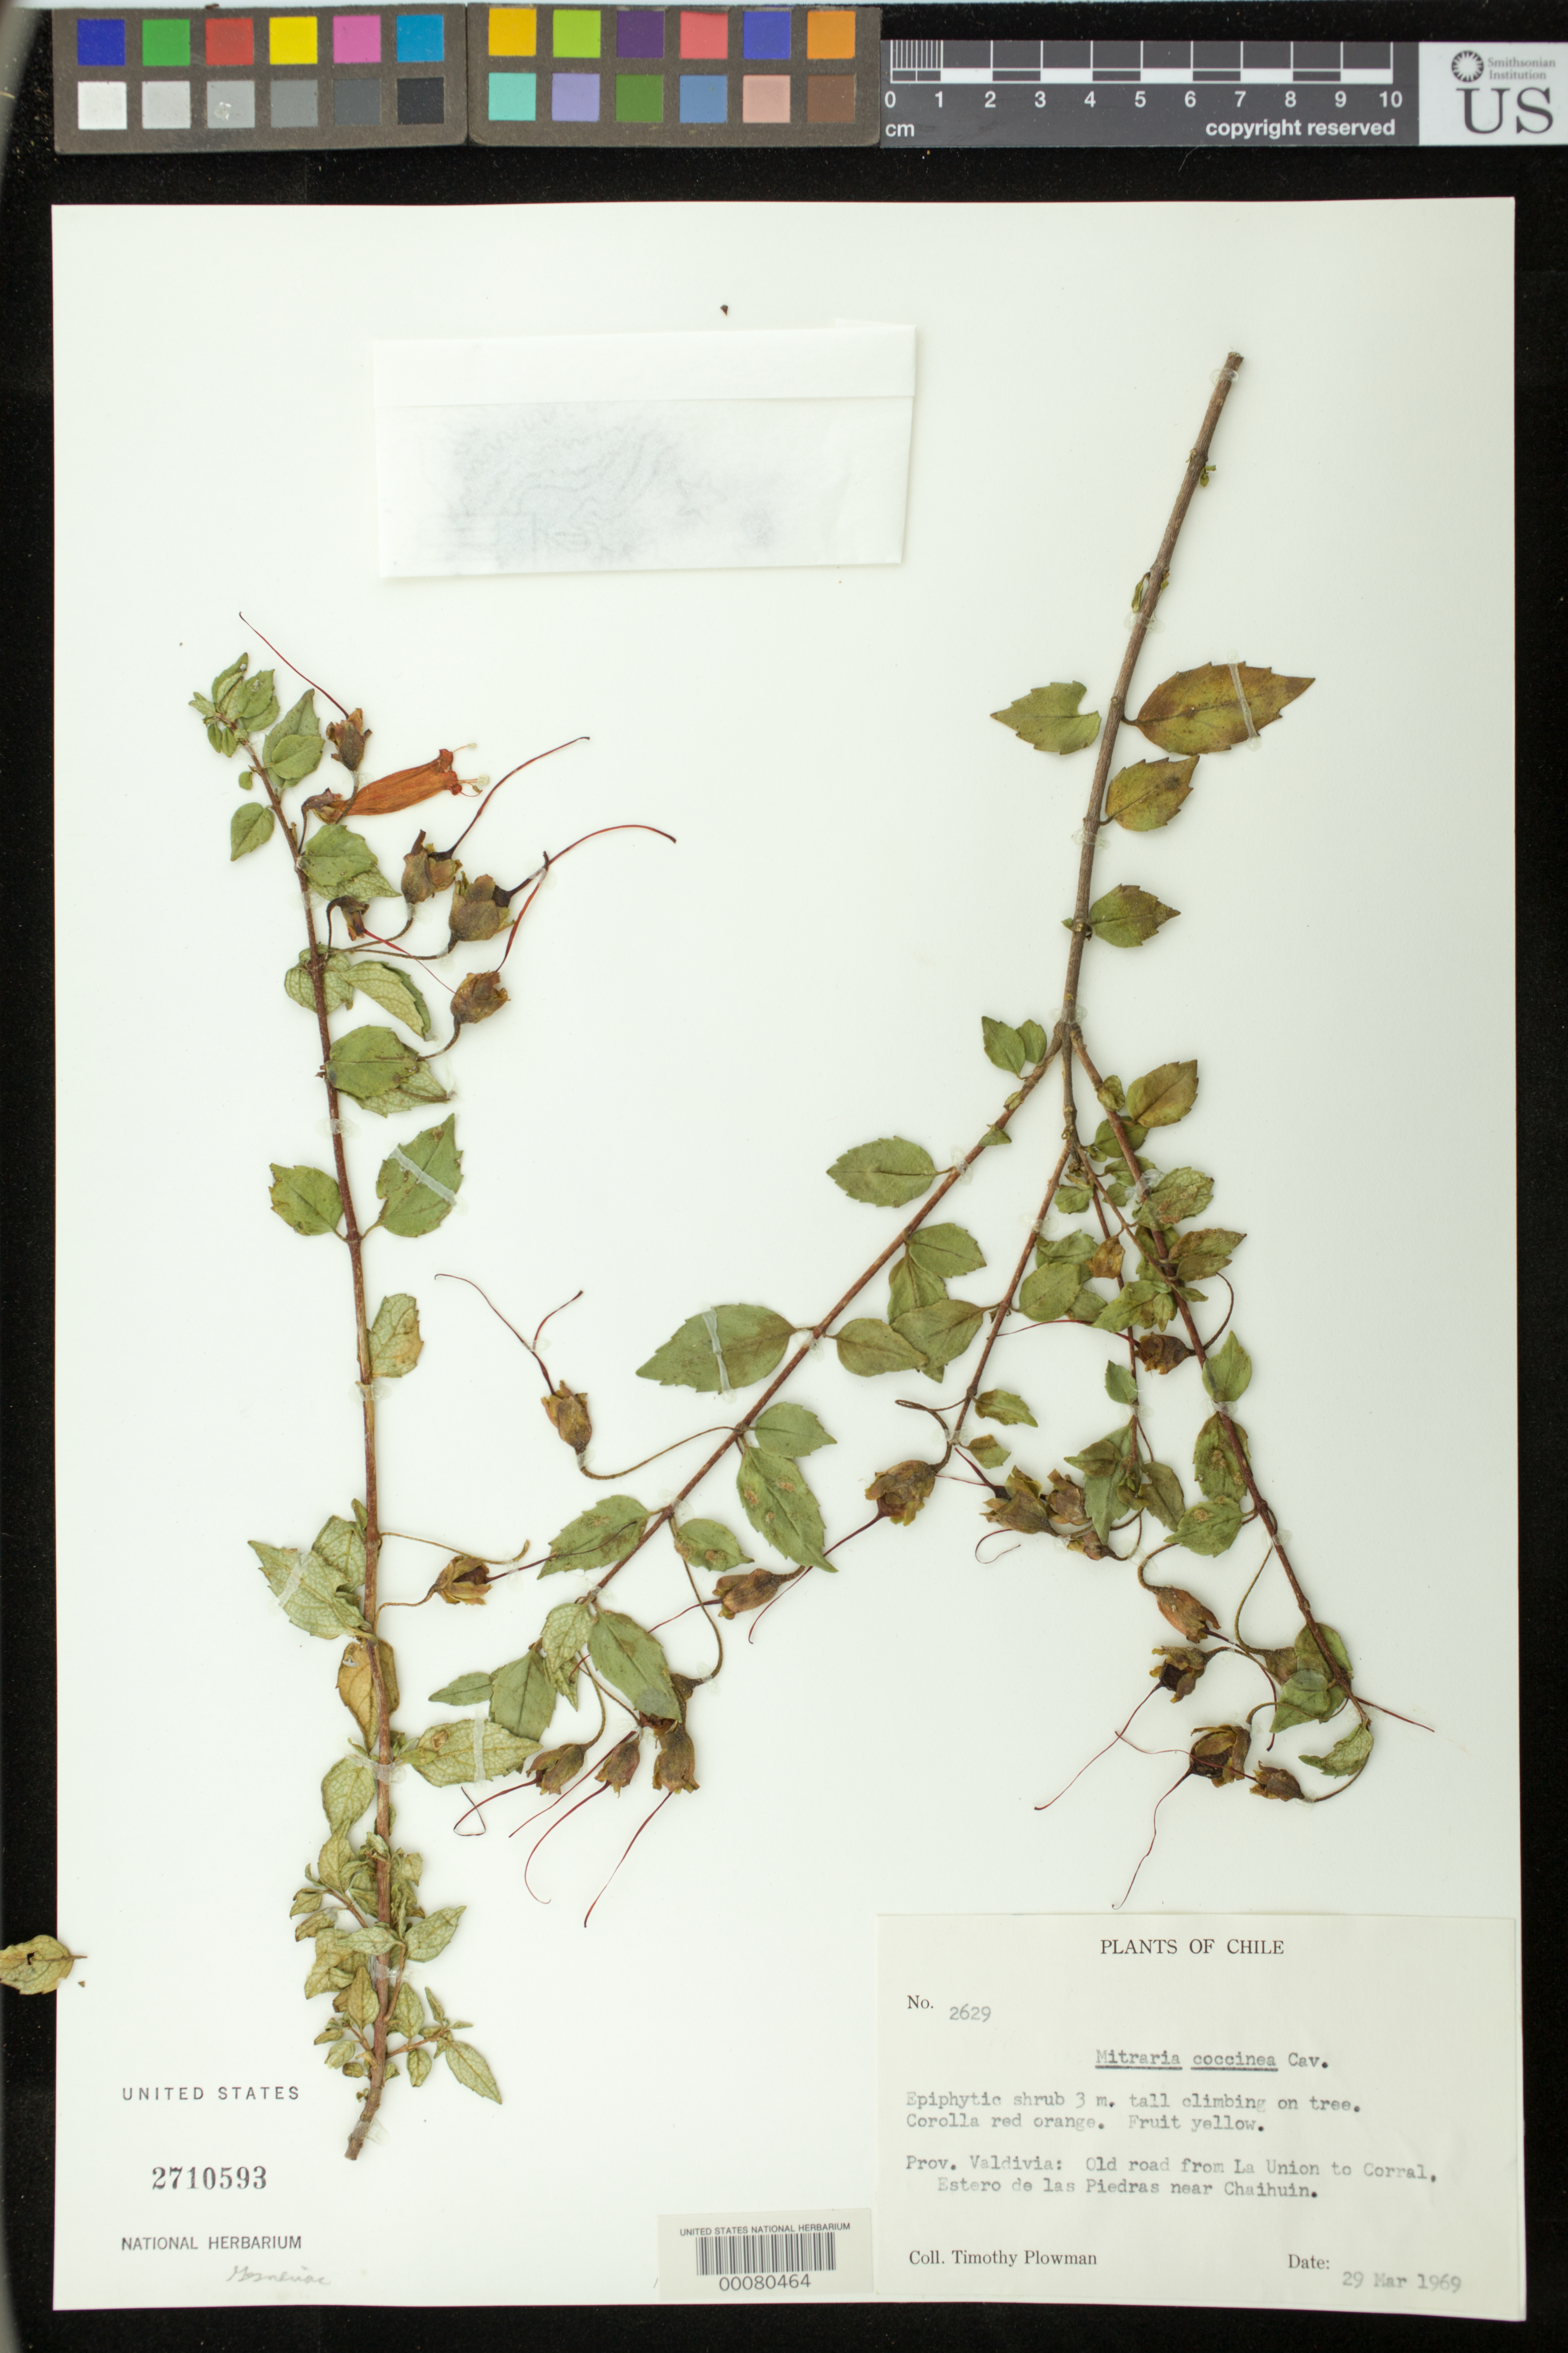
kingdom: Plantae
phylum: Tracheophyta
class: Magnoliopsida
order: Lamiales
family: Gesneriaceae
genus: Mitraria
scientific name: Mitraria coccinea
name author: Cav.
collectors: T. Plowman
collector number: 2629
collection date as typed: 29 Mar 1969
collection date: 1969-03-29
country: Chile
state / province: Los Ríos (XIV)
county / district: Valdivia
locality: Old road from La Union to Corral, estero de las Piedras near Chaihuin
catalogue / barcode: US 2710593